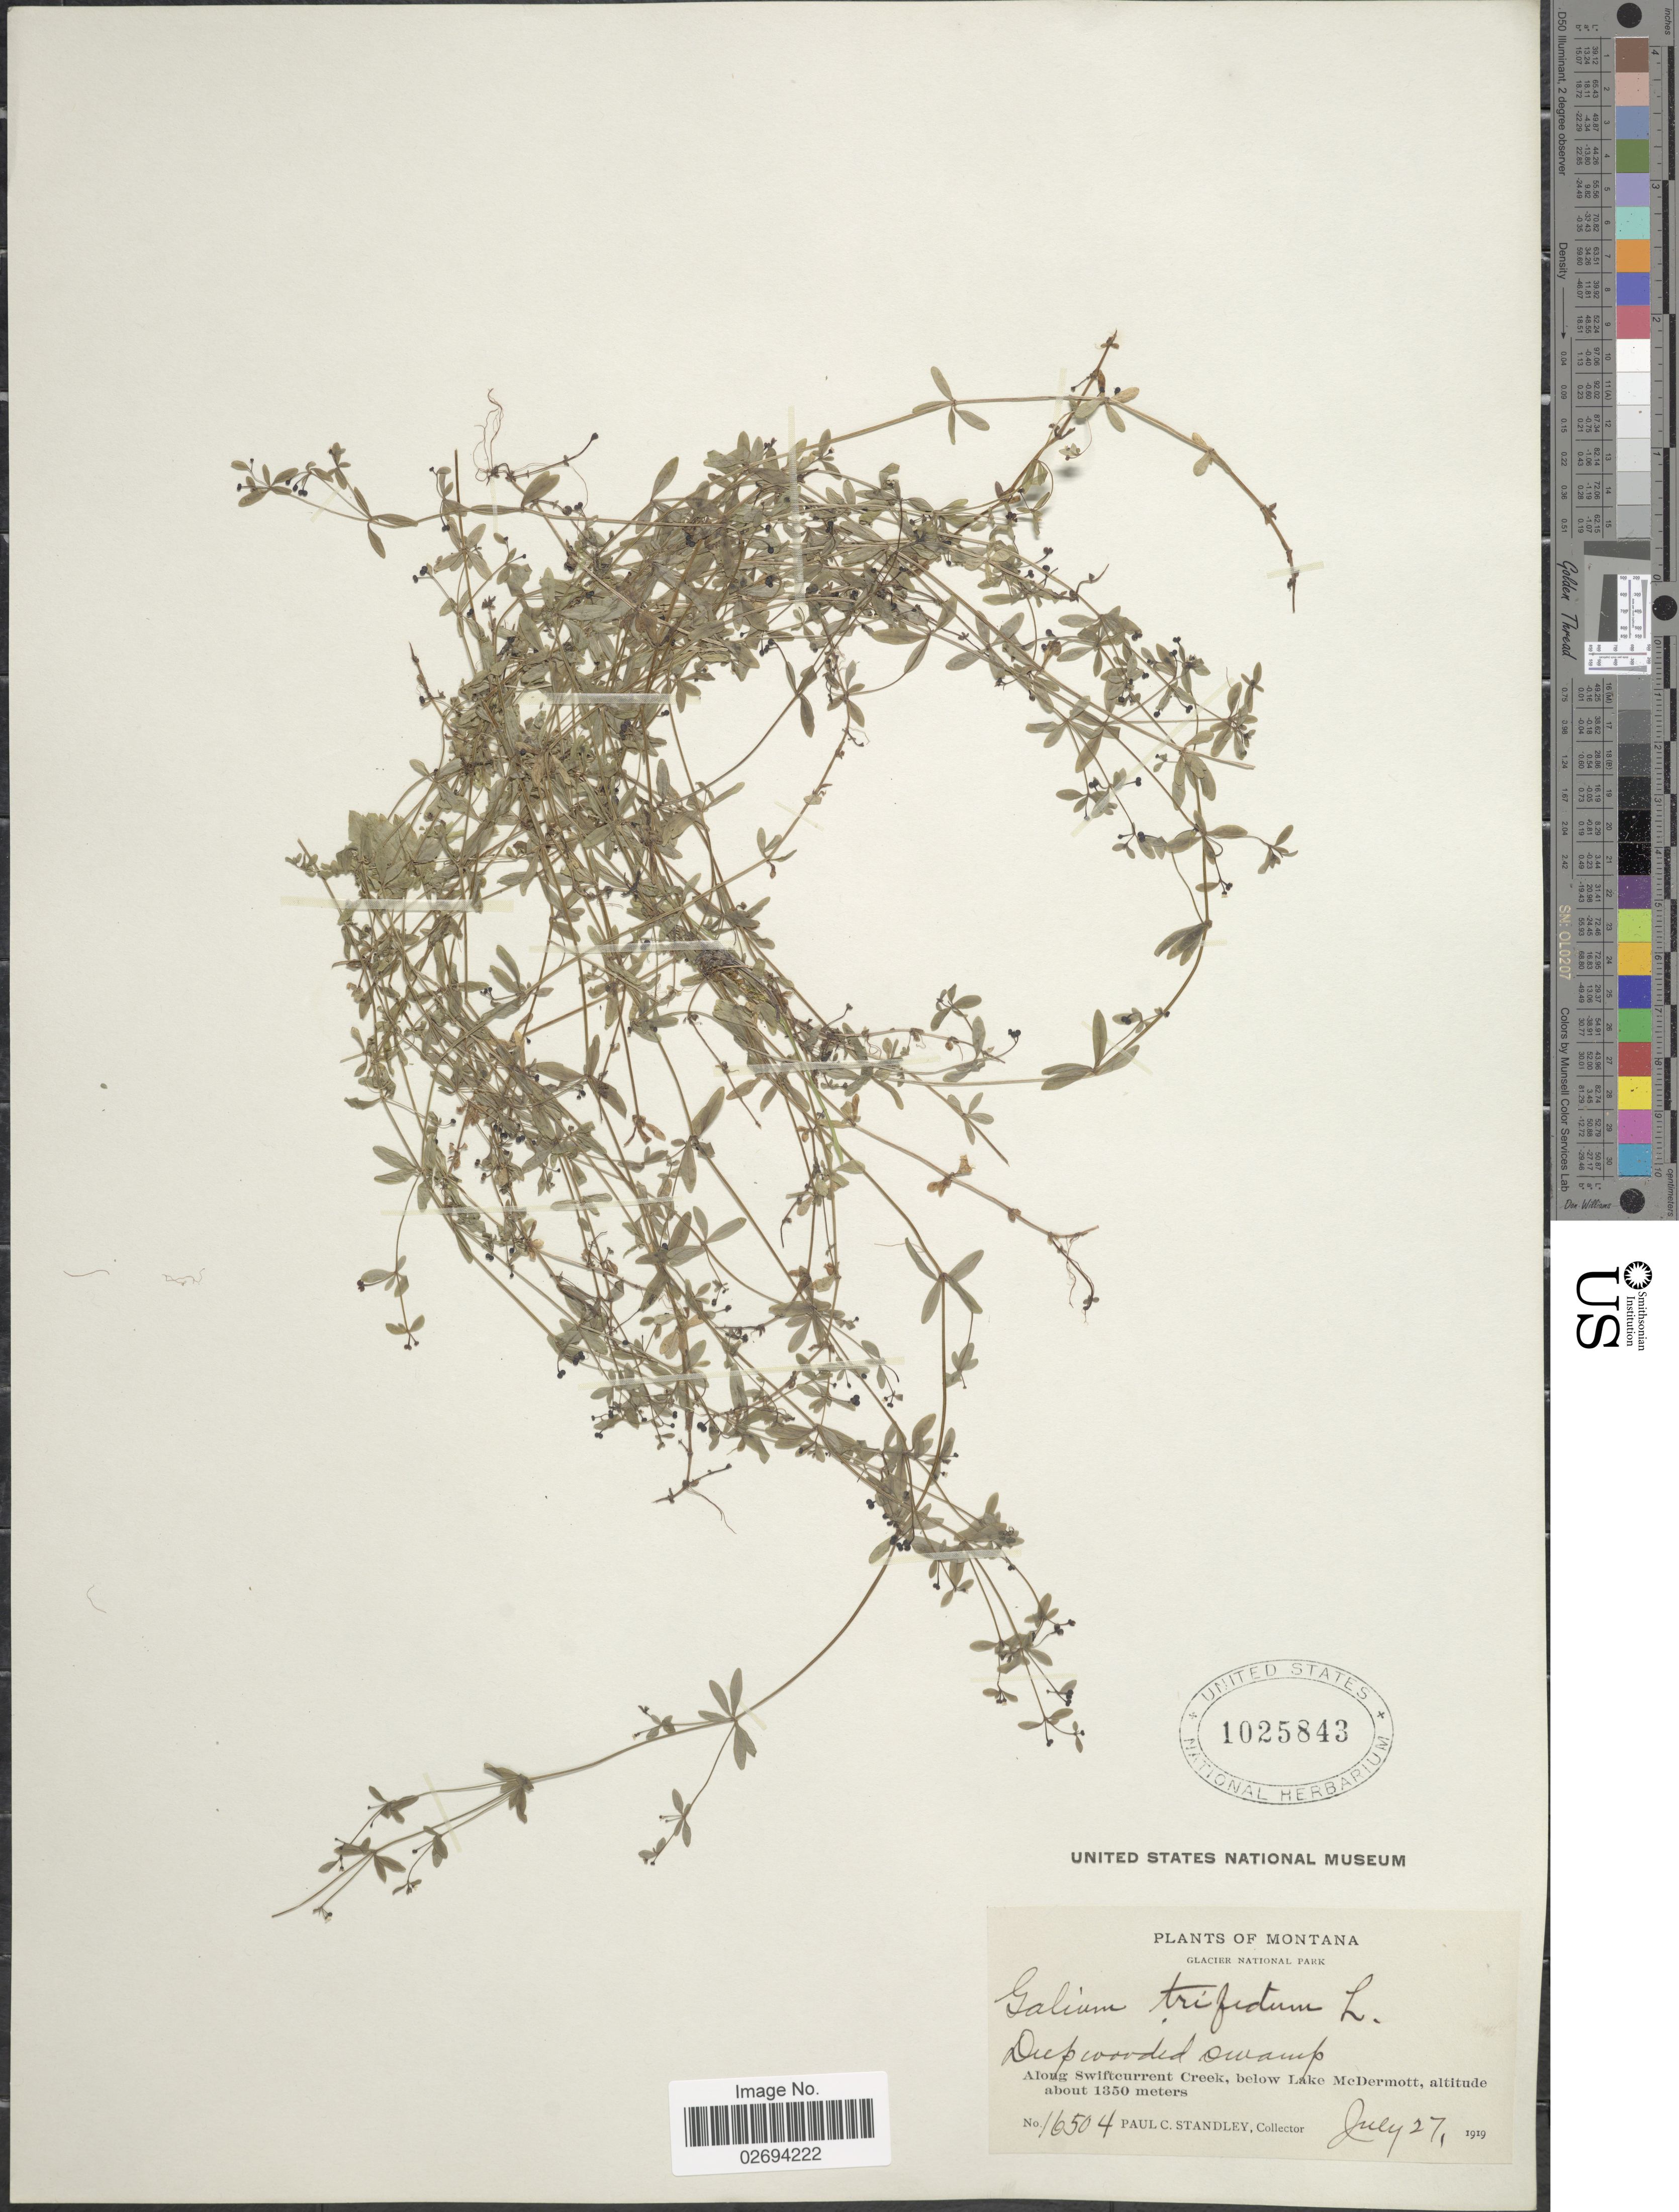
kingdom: Plantae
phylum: Tracheophyta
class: Magnoliopsida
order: Gentianales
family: Rubiaceae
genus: Galium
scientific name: Galium trifidum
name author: L.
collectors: P. C. Standley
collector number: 16504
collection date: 1919-07-27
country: United States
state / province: Montana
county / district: Glacier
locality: Glacier National Park, along Swiftcurrent Creek, below Lake McDermott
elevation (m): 1350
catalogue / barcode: US 1025843